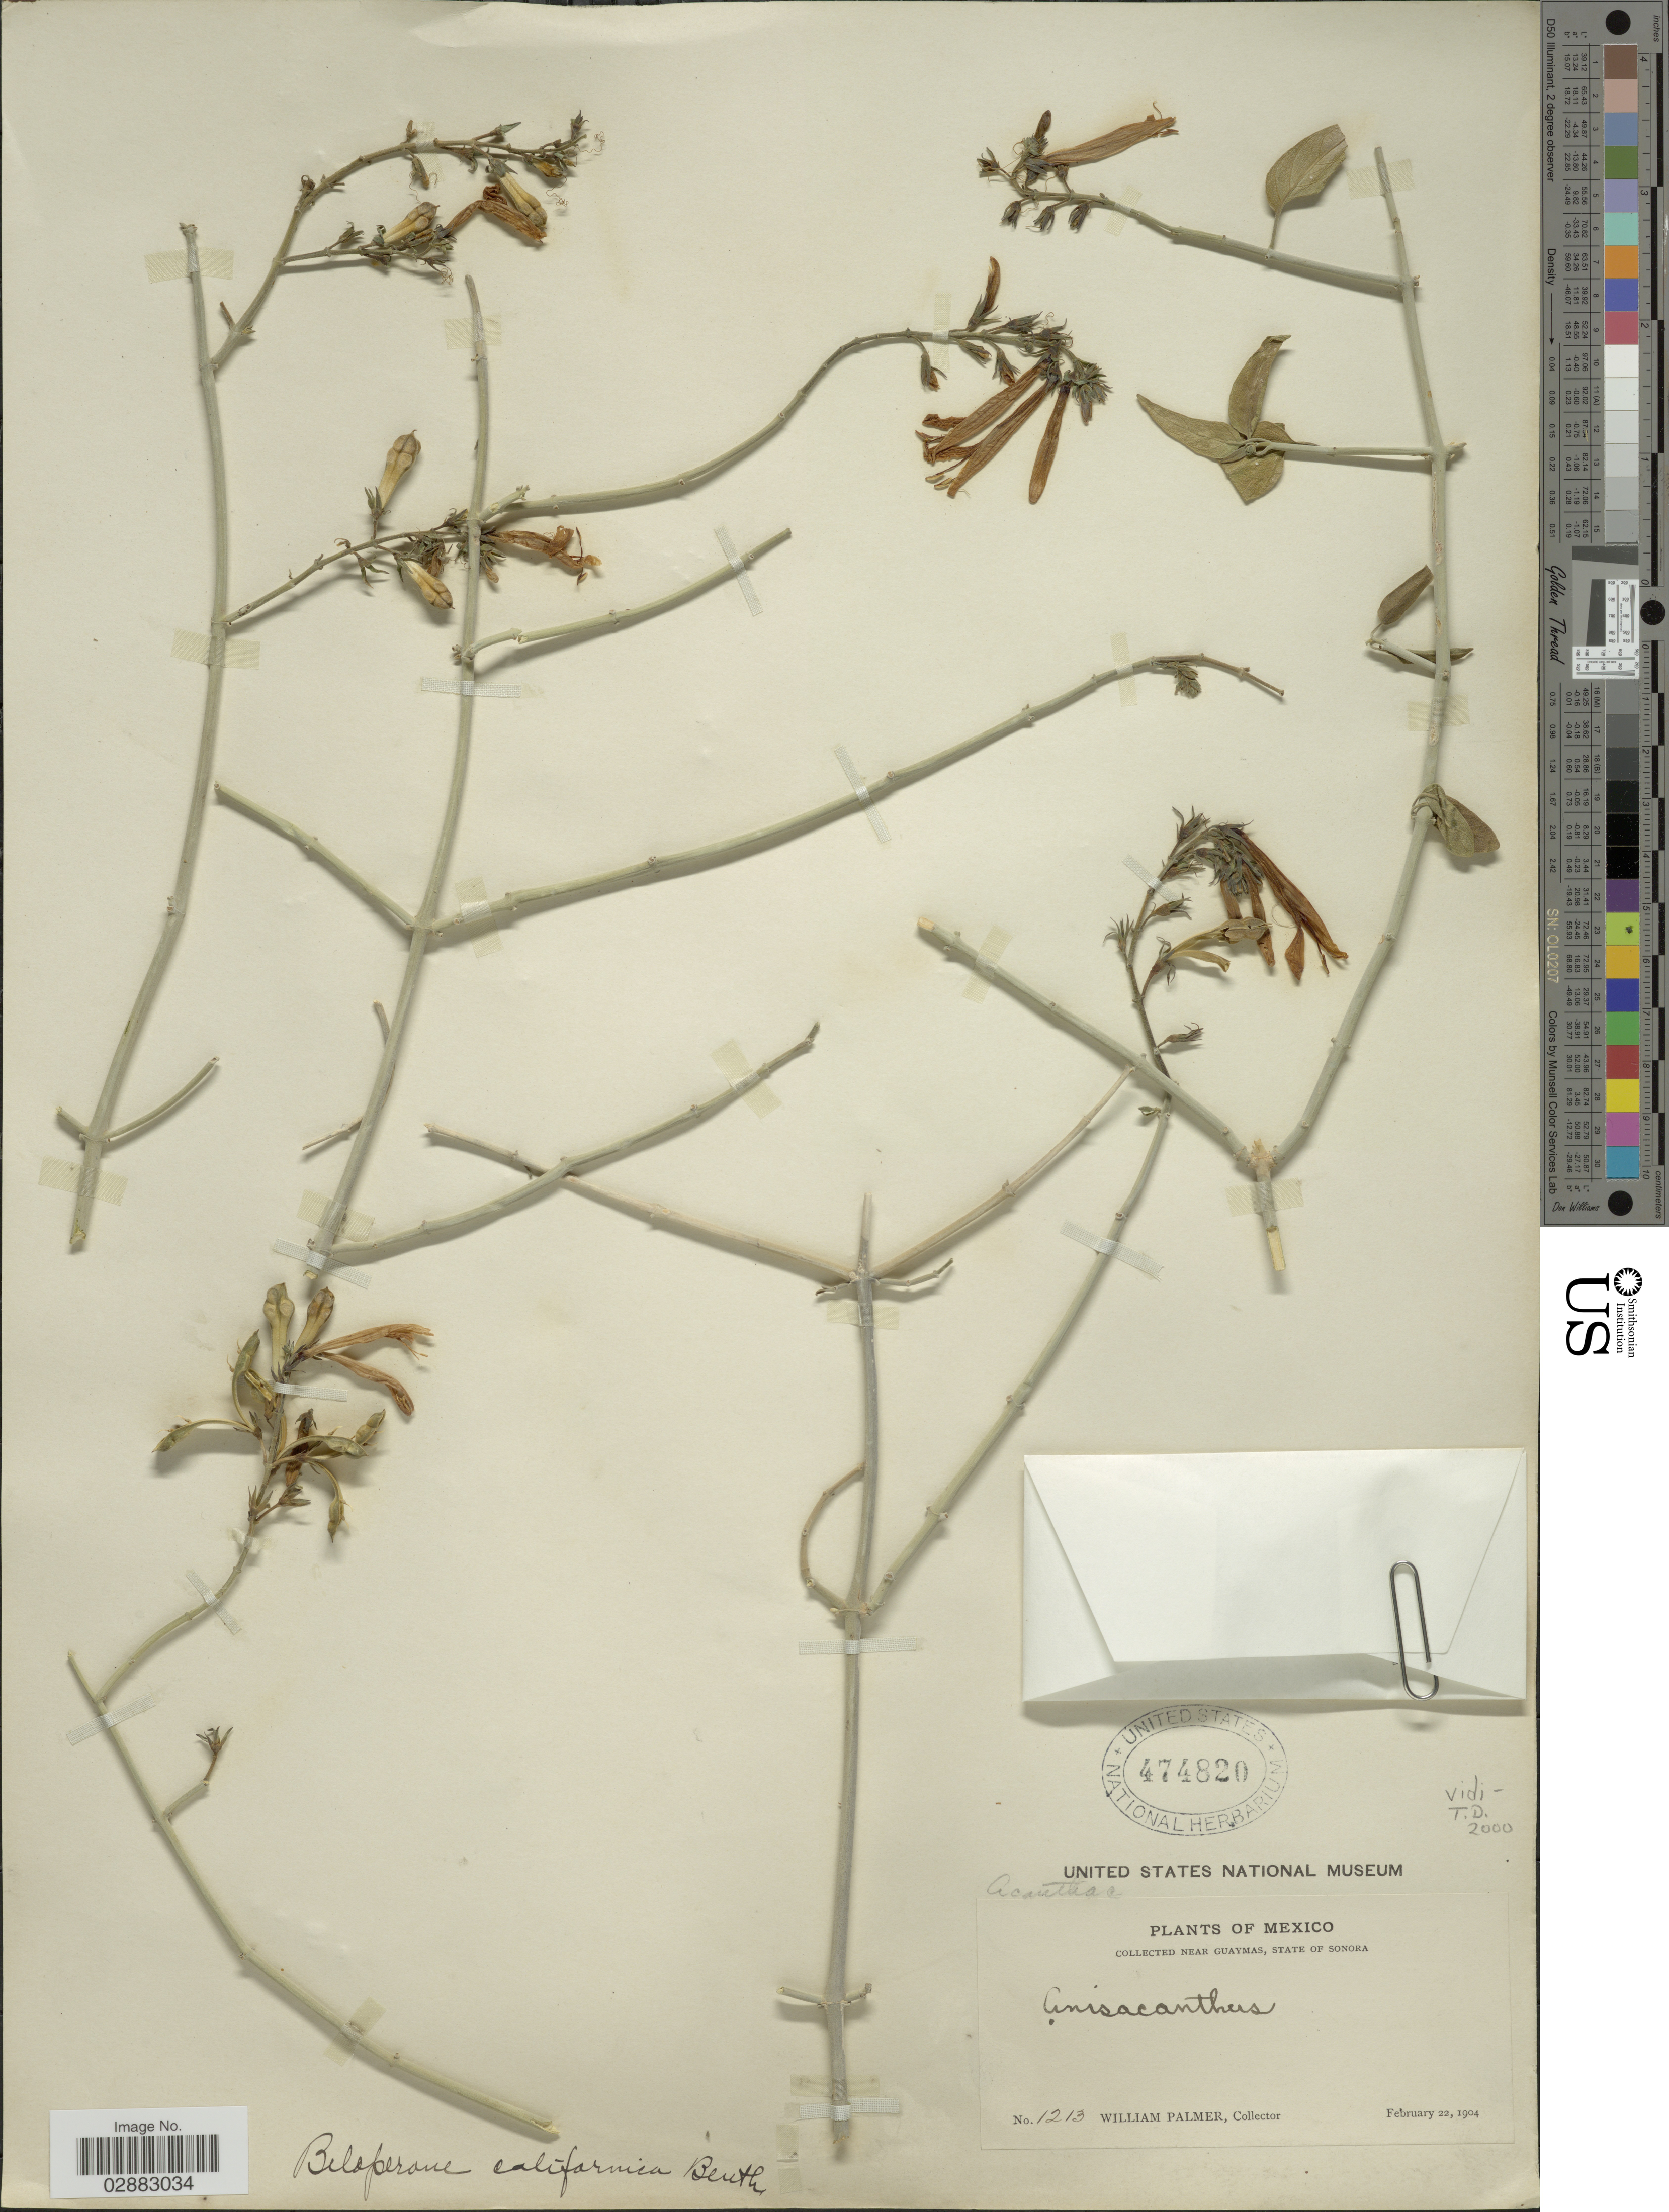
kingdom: Plantae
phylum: Tracheophyta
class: Magnoliopsida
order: Lamiales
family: Acanthaceae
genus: Beloperone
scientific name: Beloperone californica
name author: Benth.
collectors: W. Palmer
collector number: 1213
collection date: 1904-02-22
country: Mexico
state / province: Sonora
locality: Near Guaymas.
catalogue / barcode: US 474820